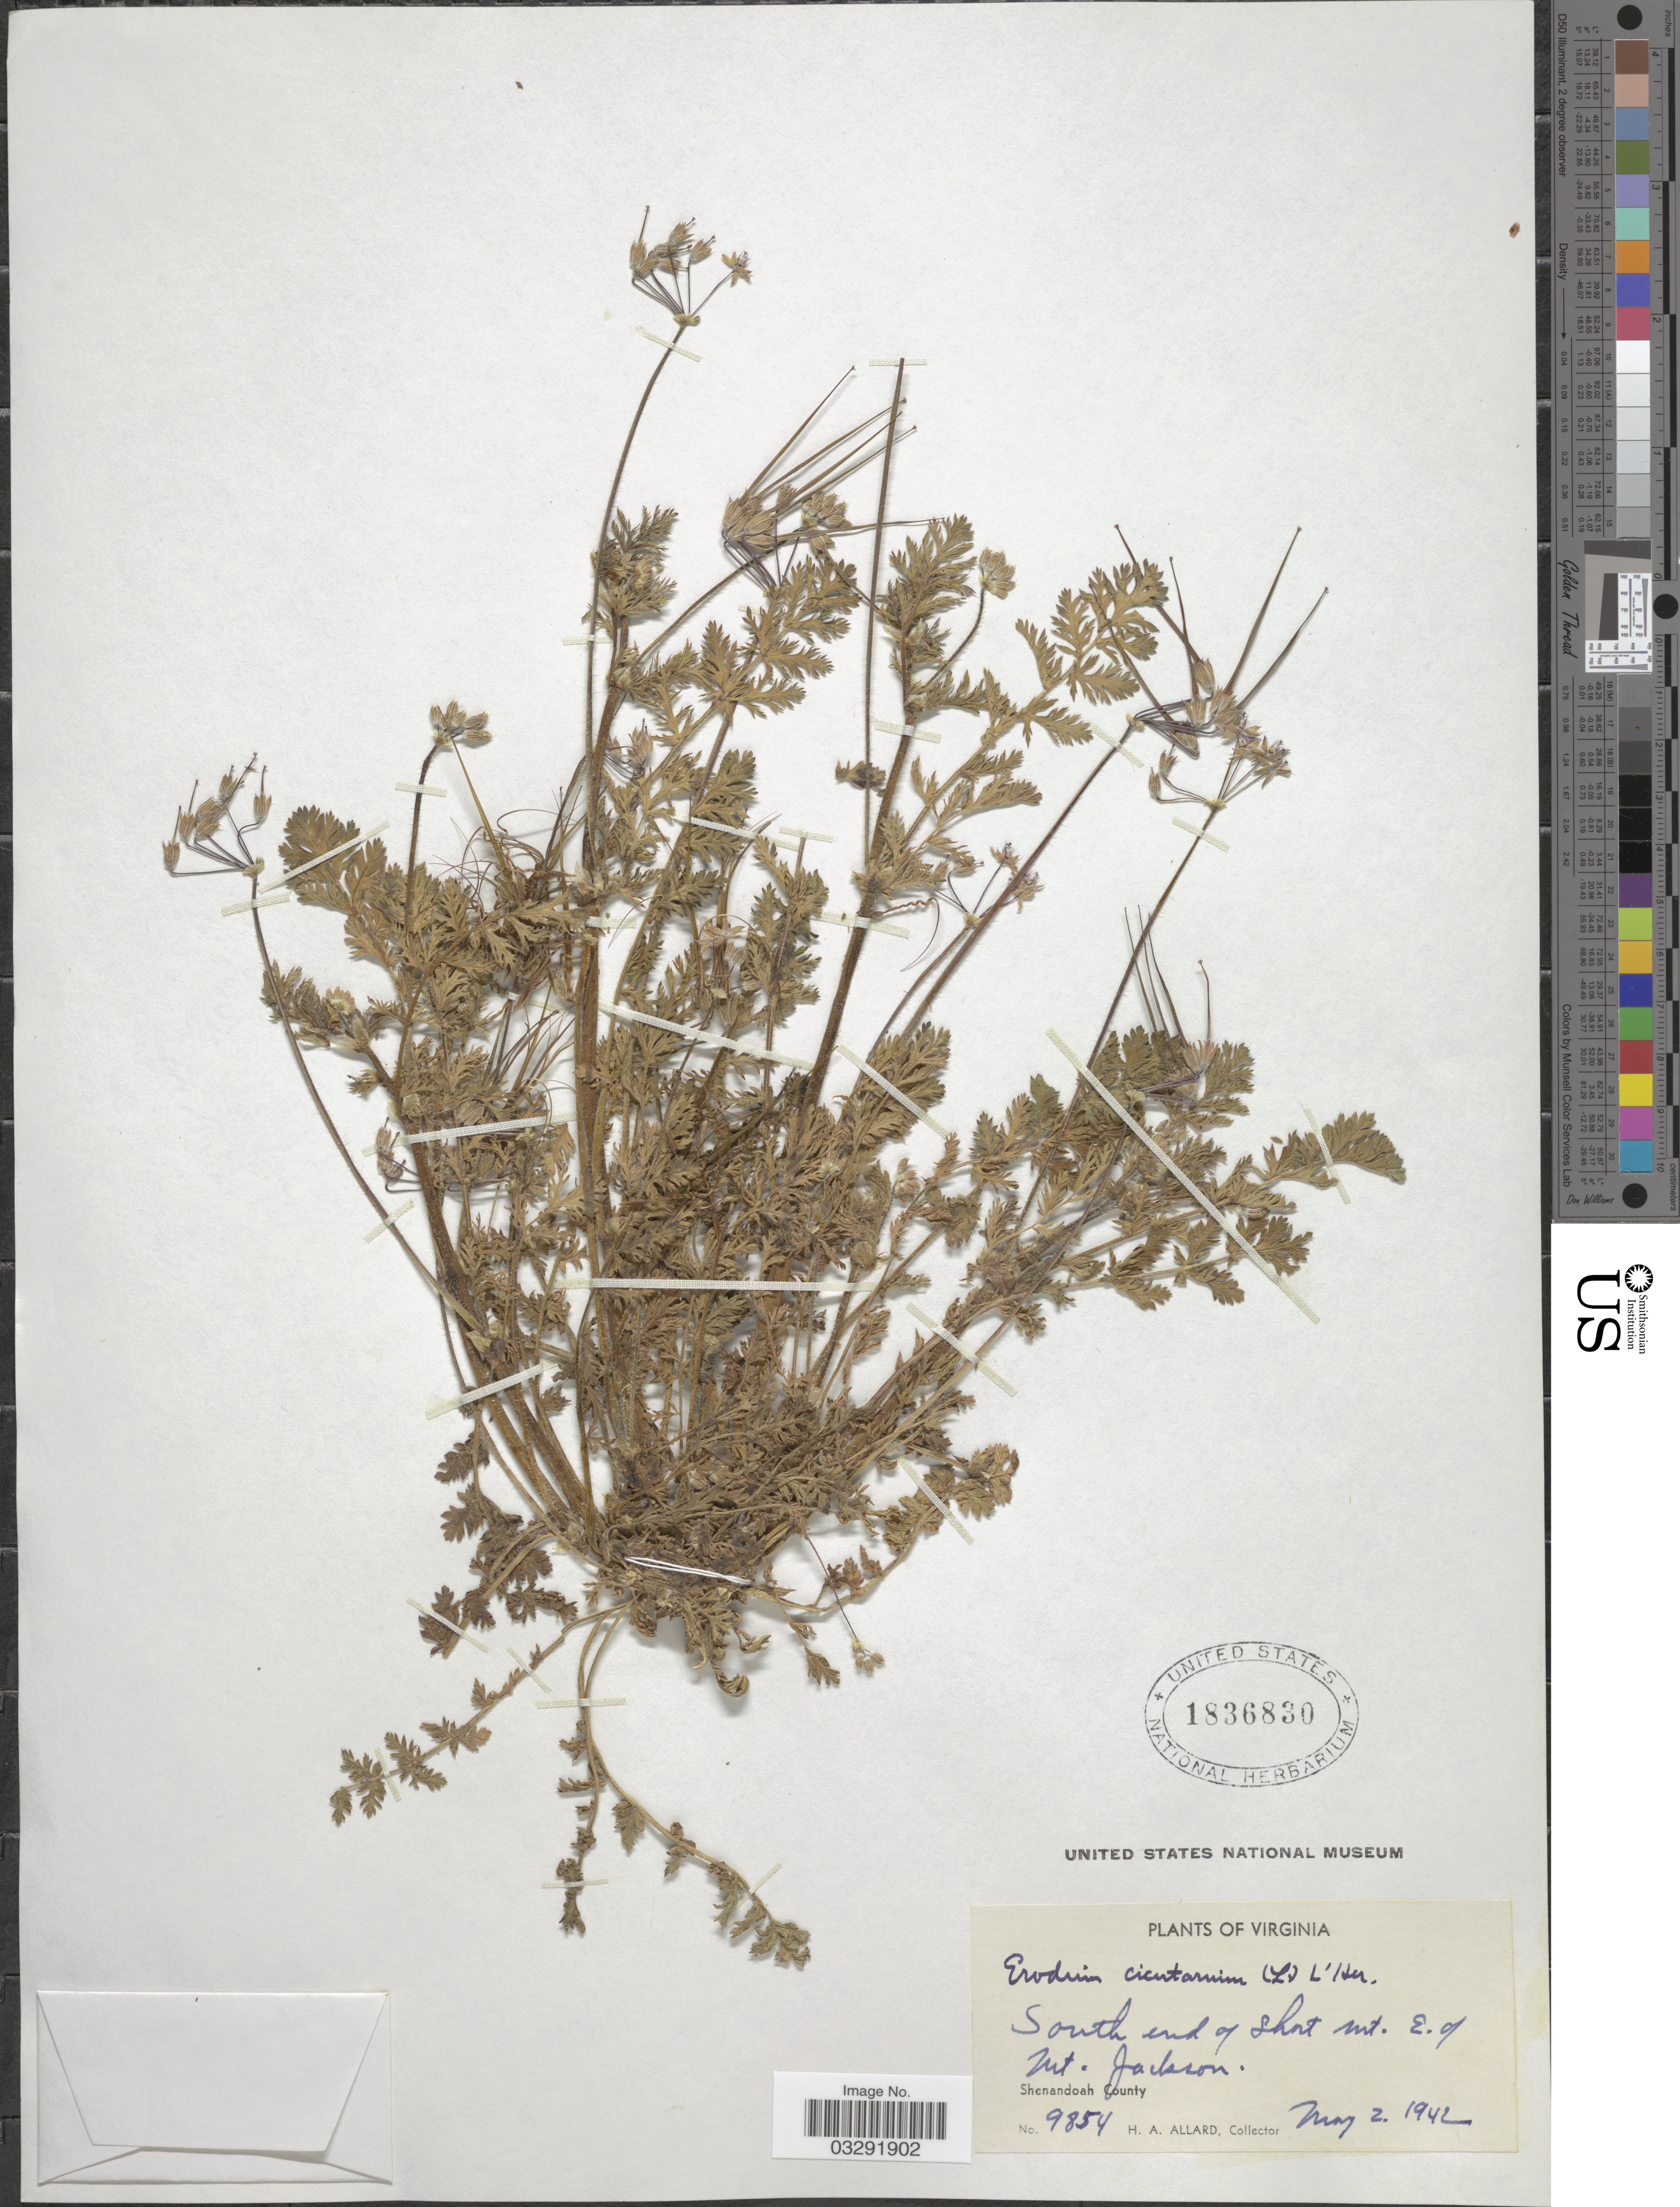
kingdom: Plantae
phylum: Tracheophyta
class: Magnoliopsida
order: Geraniales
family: Geraniaceae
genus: Erodium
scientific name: Erodium cicutarium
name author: (L.) L'Hér.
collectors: H. A. Allard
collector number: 9854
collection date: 1942-05-02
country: United States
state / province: Virginia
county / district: Shenandoah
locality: South end of Short Mt. E of Mt. Jackson. Shenandoah County.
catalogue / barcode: US 1836830